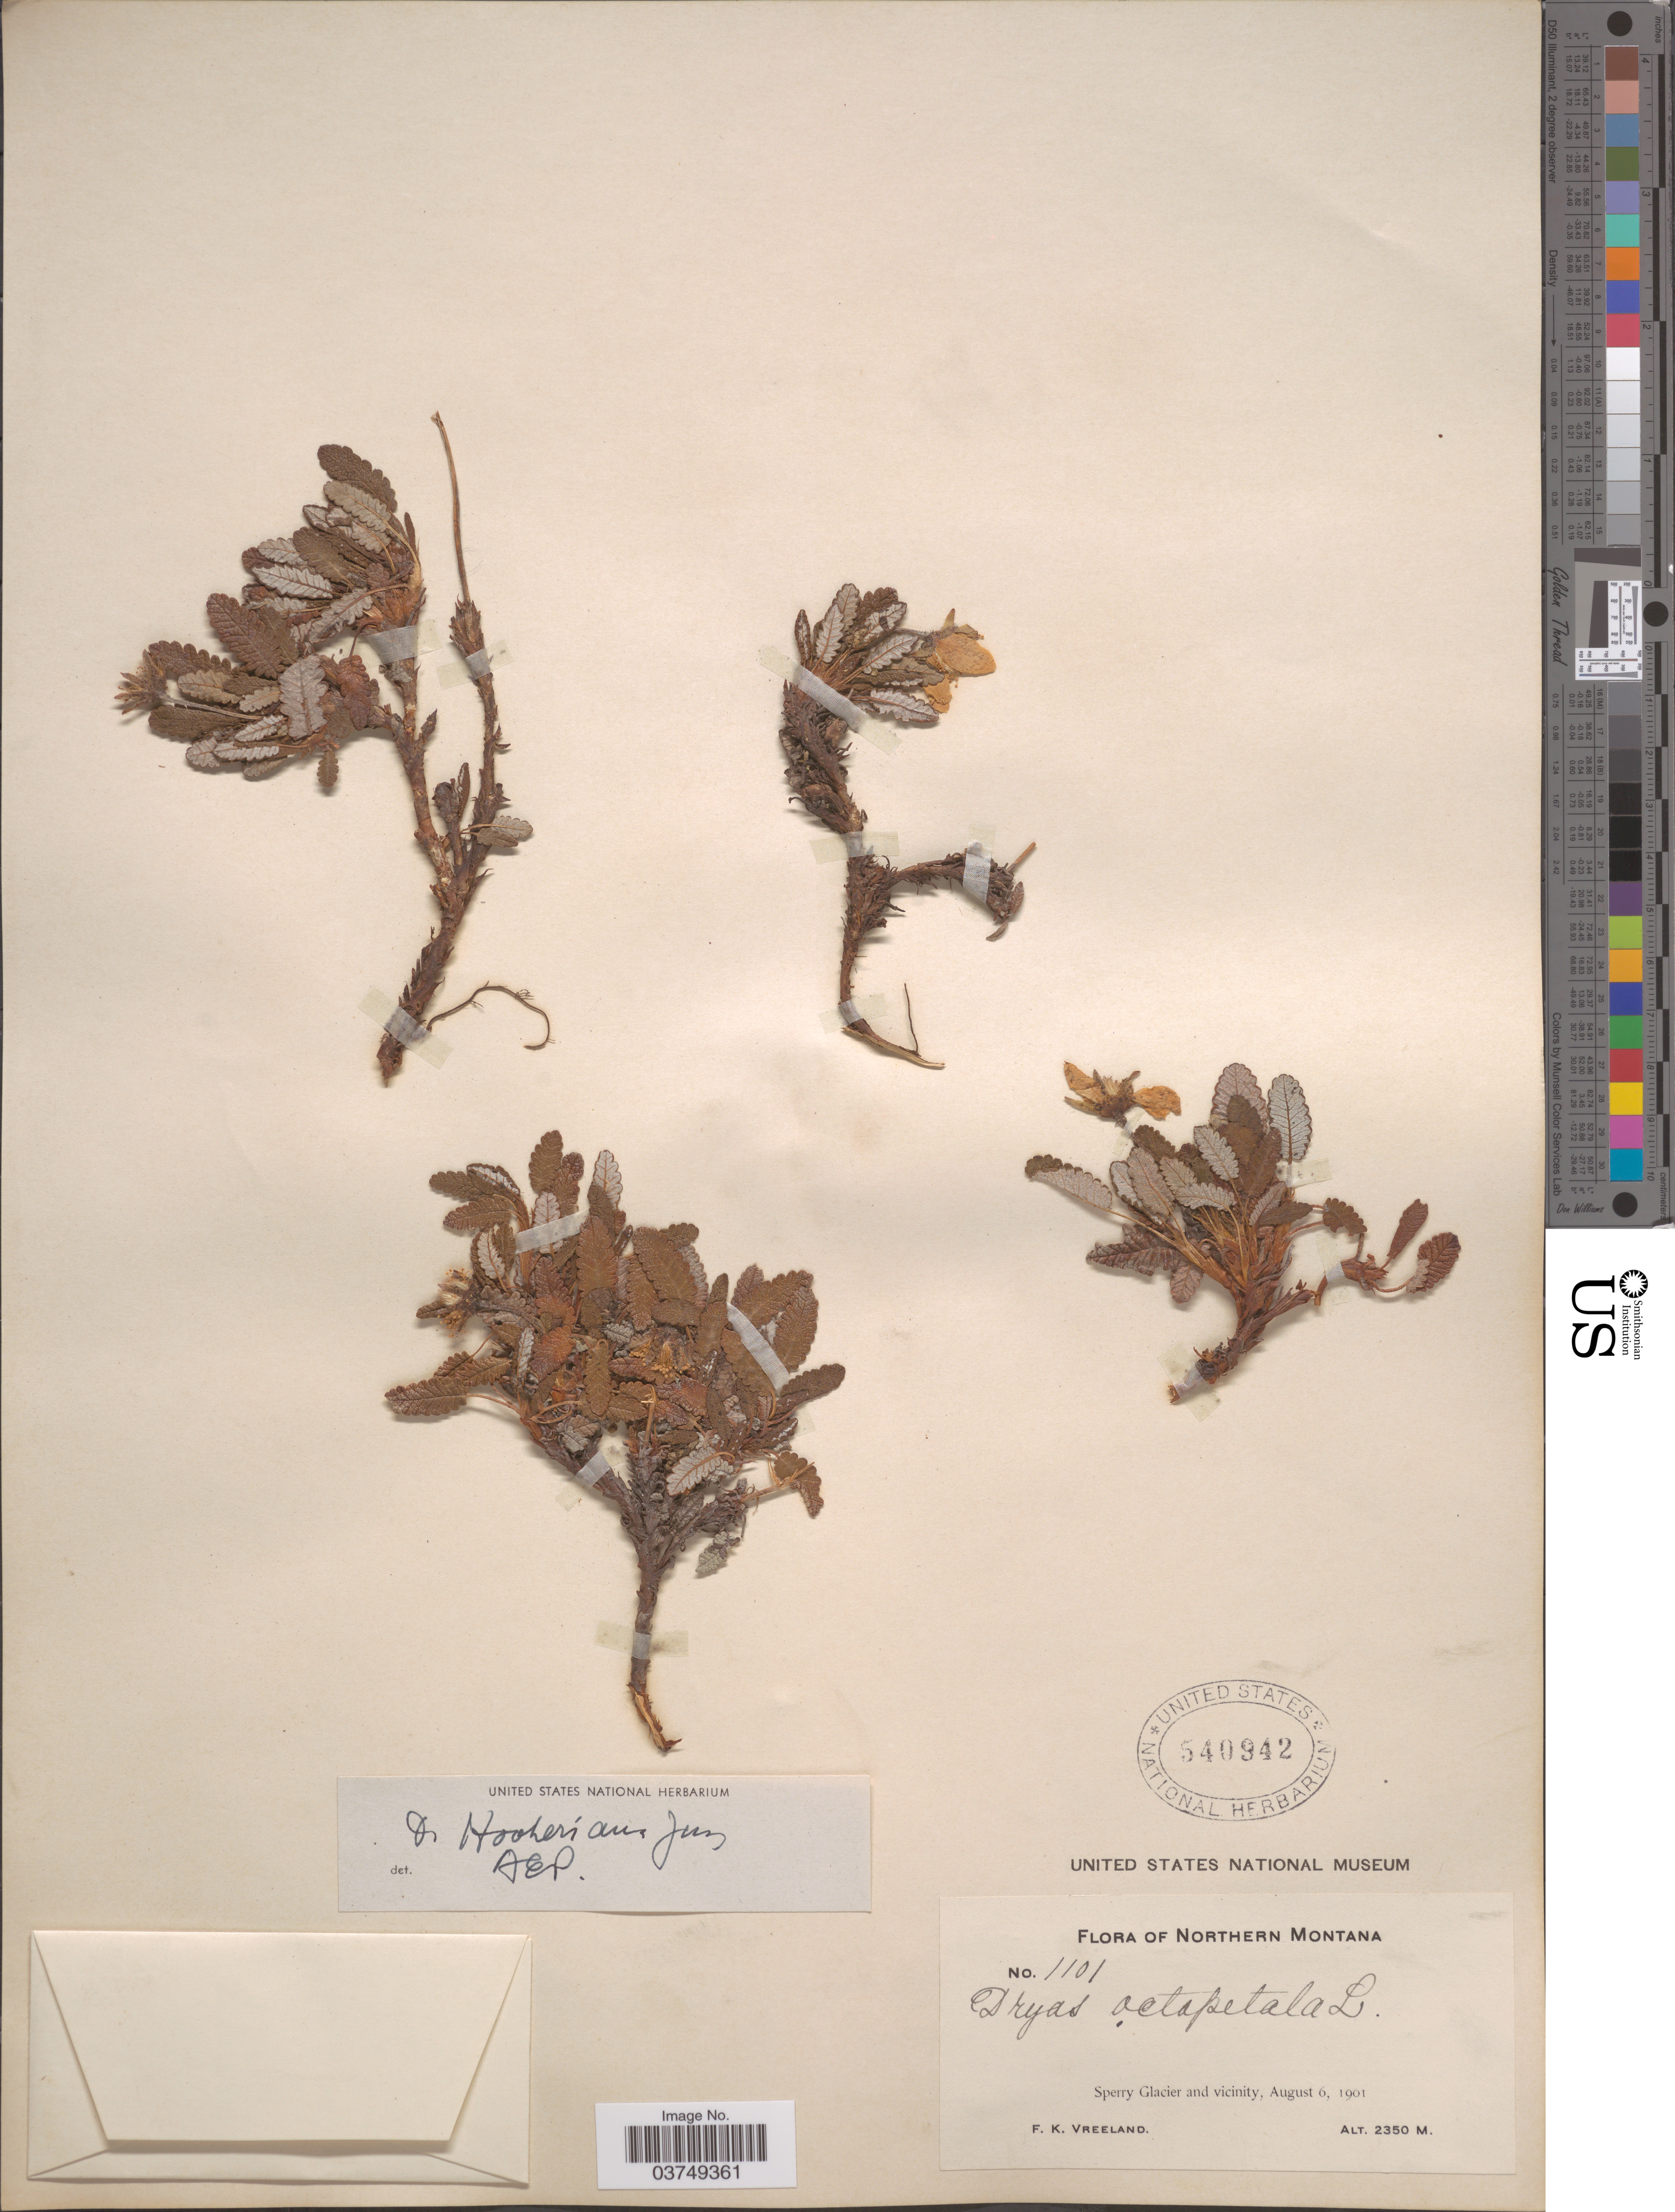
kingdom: Plantae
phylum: Tracheophyta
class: Magnoliopsida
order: Rosales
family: Rosaceae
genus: Dryas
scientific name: Dryas hookeriana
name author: Juz.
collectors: F. Vreeland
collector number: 1101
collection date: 1901-08-06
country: United States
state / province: Montana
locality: Northern Montana. Sperry Glacier and vicinity.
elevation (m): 2350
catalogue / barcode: US 540942